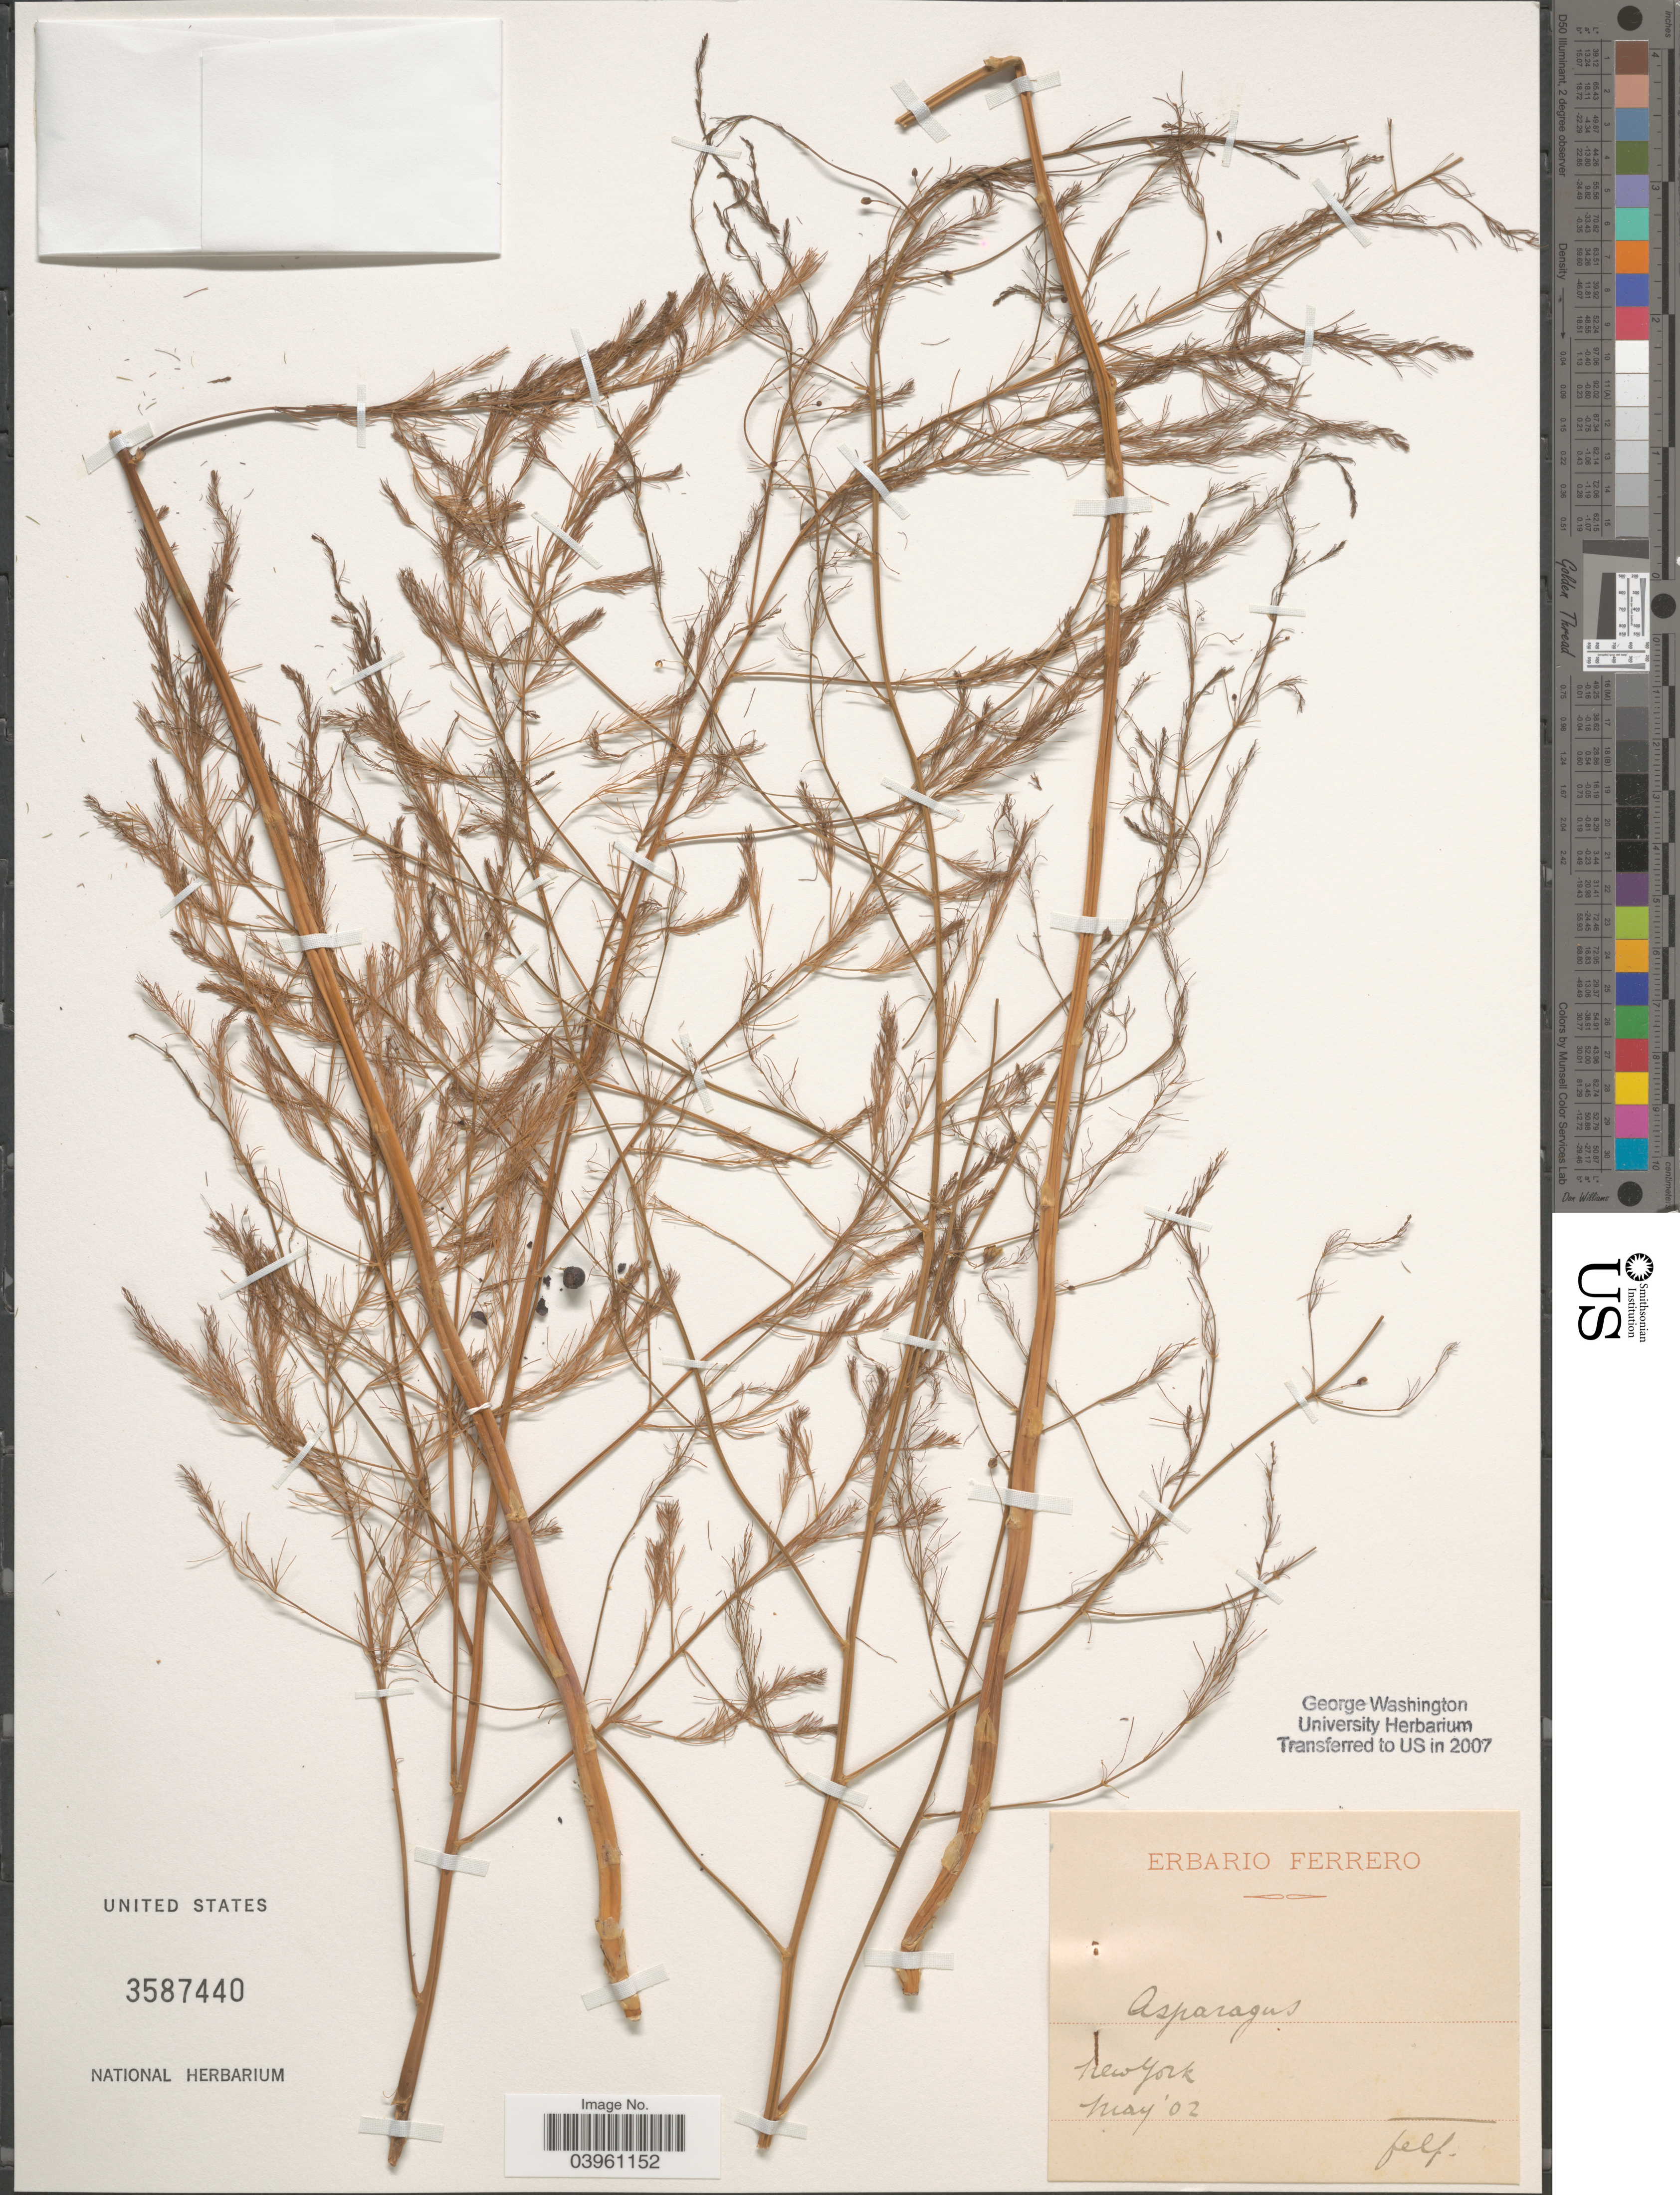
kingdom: Plantae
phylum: Tracheophyta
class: Liliopsida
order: Asparagales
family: Asparagaceae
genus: Asparagus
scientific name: Asparagus plumosus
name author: Baker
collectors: F. Ferrero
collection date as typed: Transcribed d/m/y: /5/2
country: United States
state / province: New York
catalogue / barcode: US 3587440